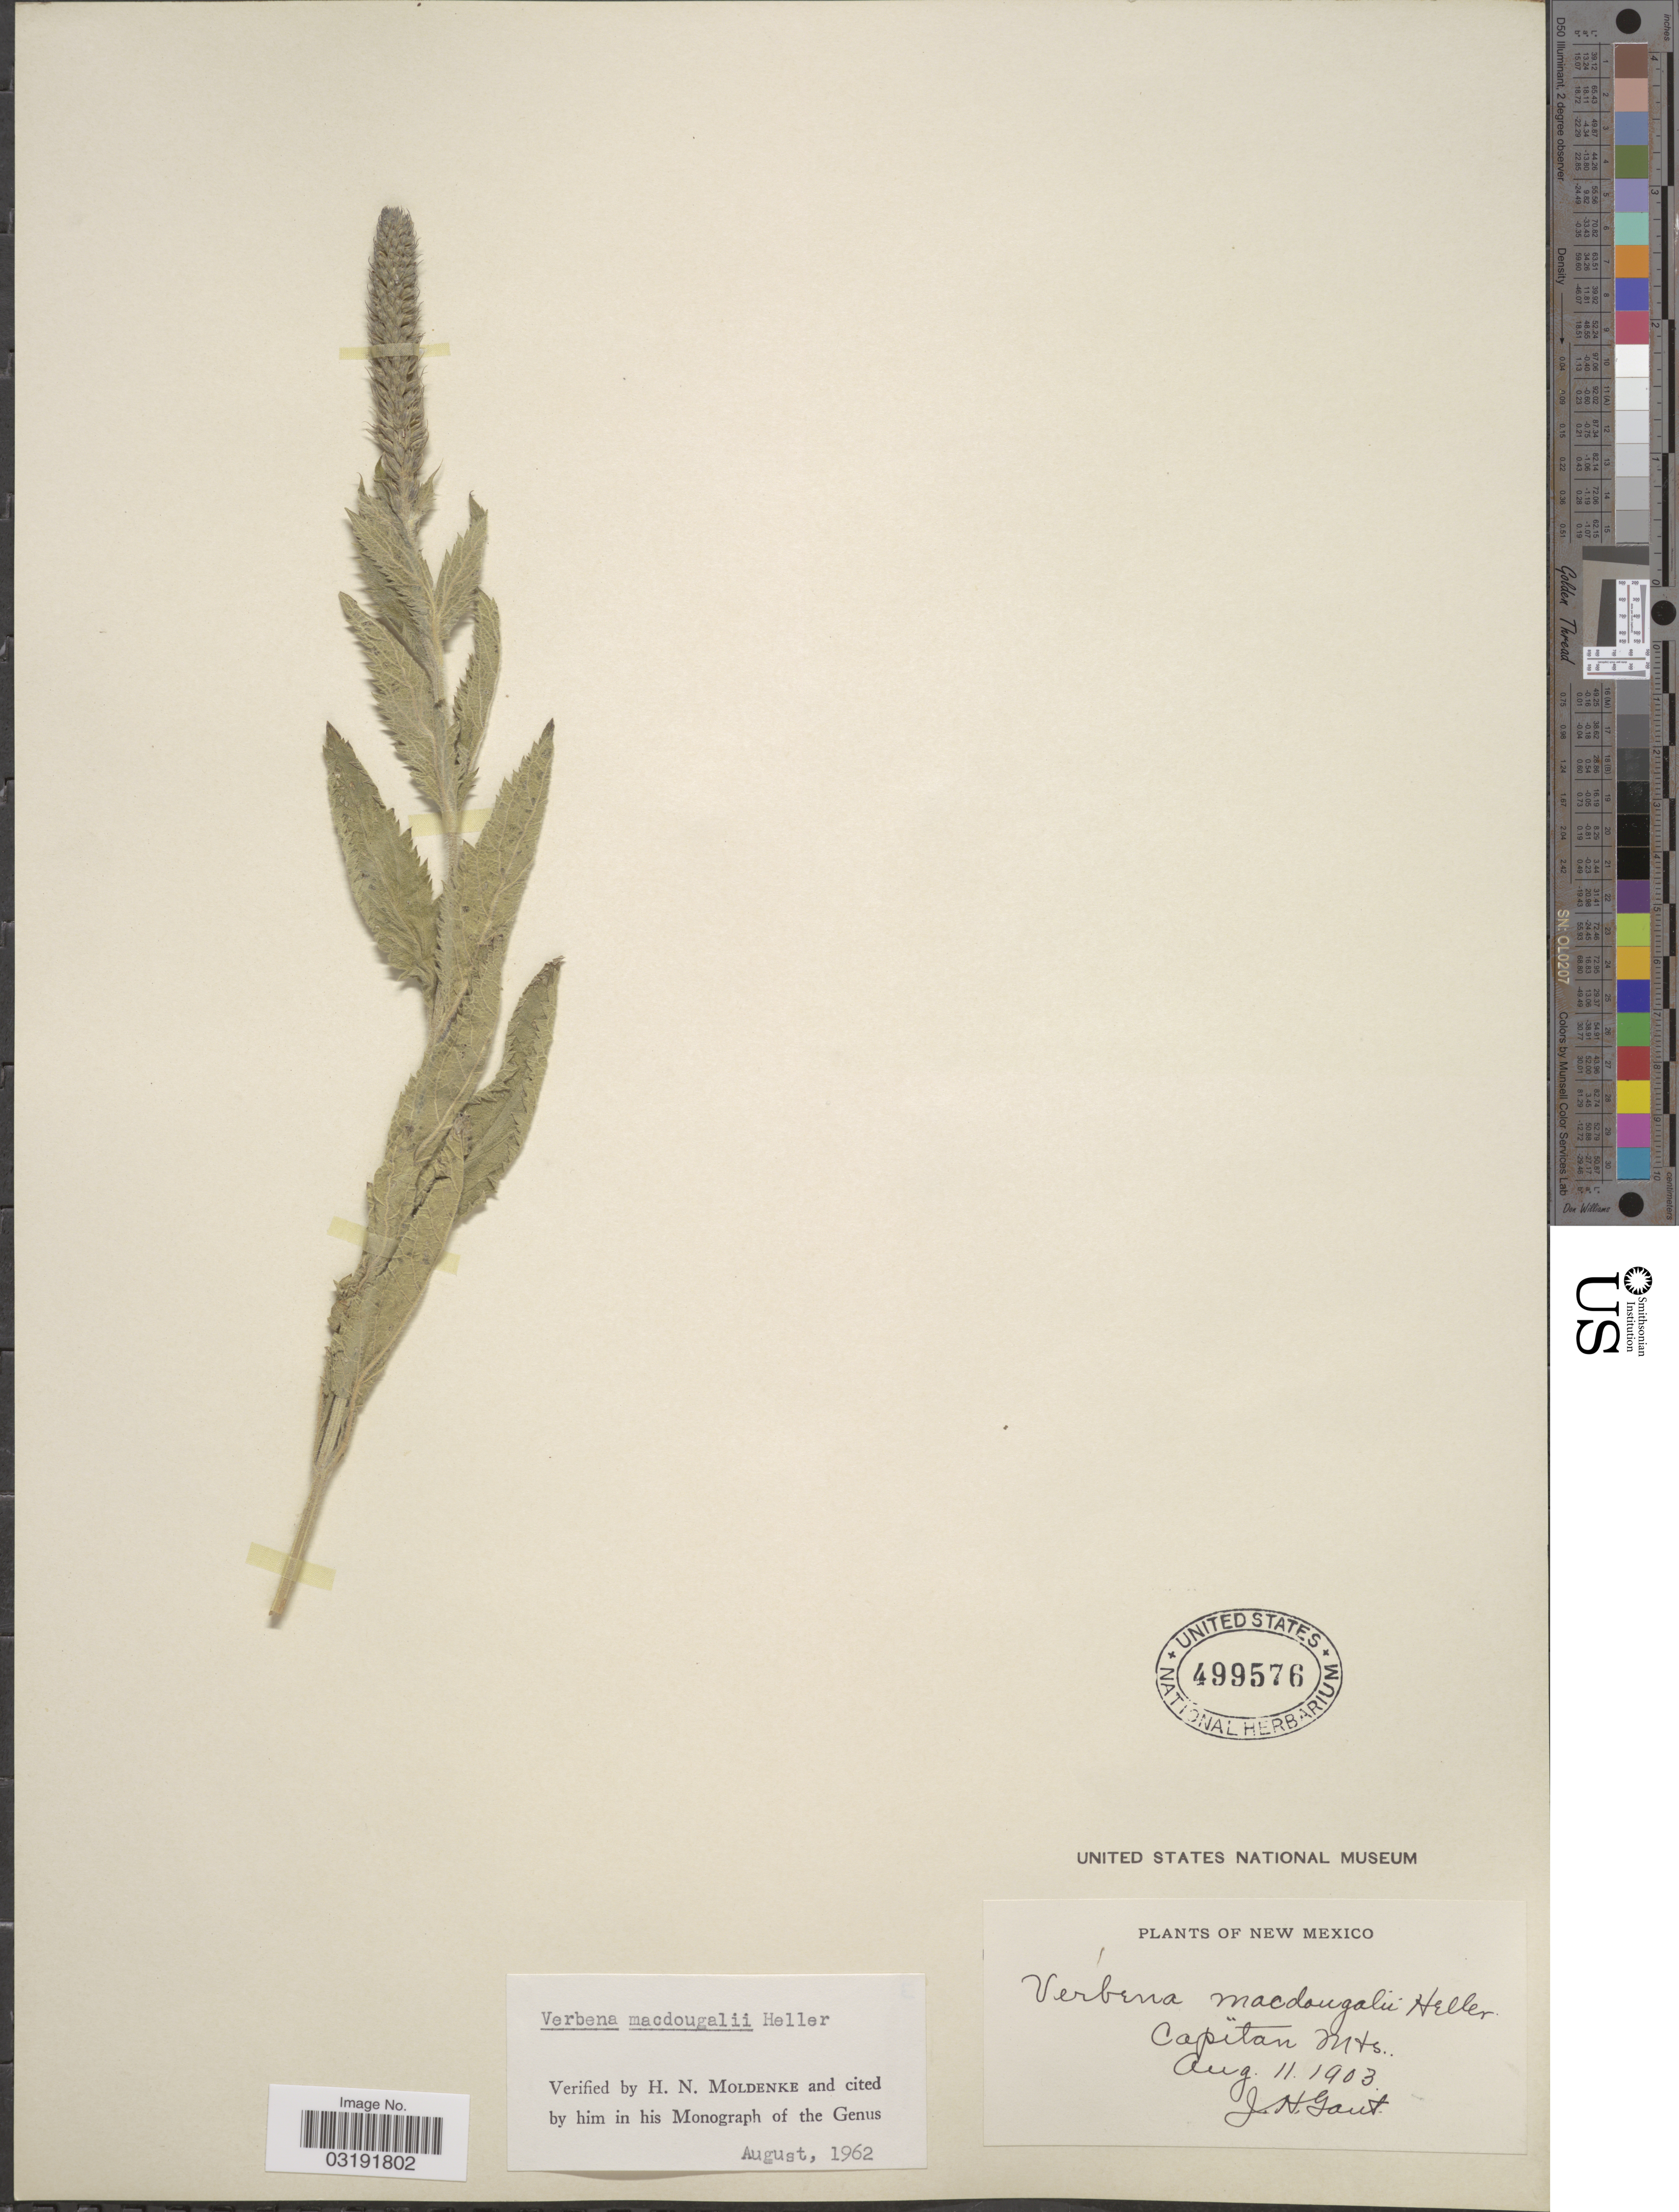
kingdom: Plantae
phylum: Tracheophyta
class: Magnoliopsida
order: Lamiales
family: Verbenaceae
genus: Verbena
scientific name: Verbena macdougalii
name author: A. Heller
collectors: J. Gaut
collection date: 1903-08-11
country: United States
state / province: New Mexico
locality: Capitan Mts.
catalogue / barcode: US 499576